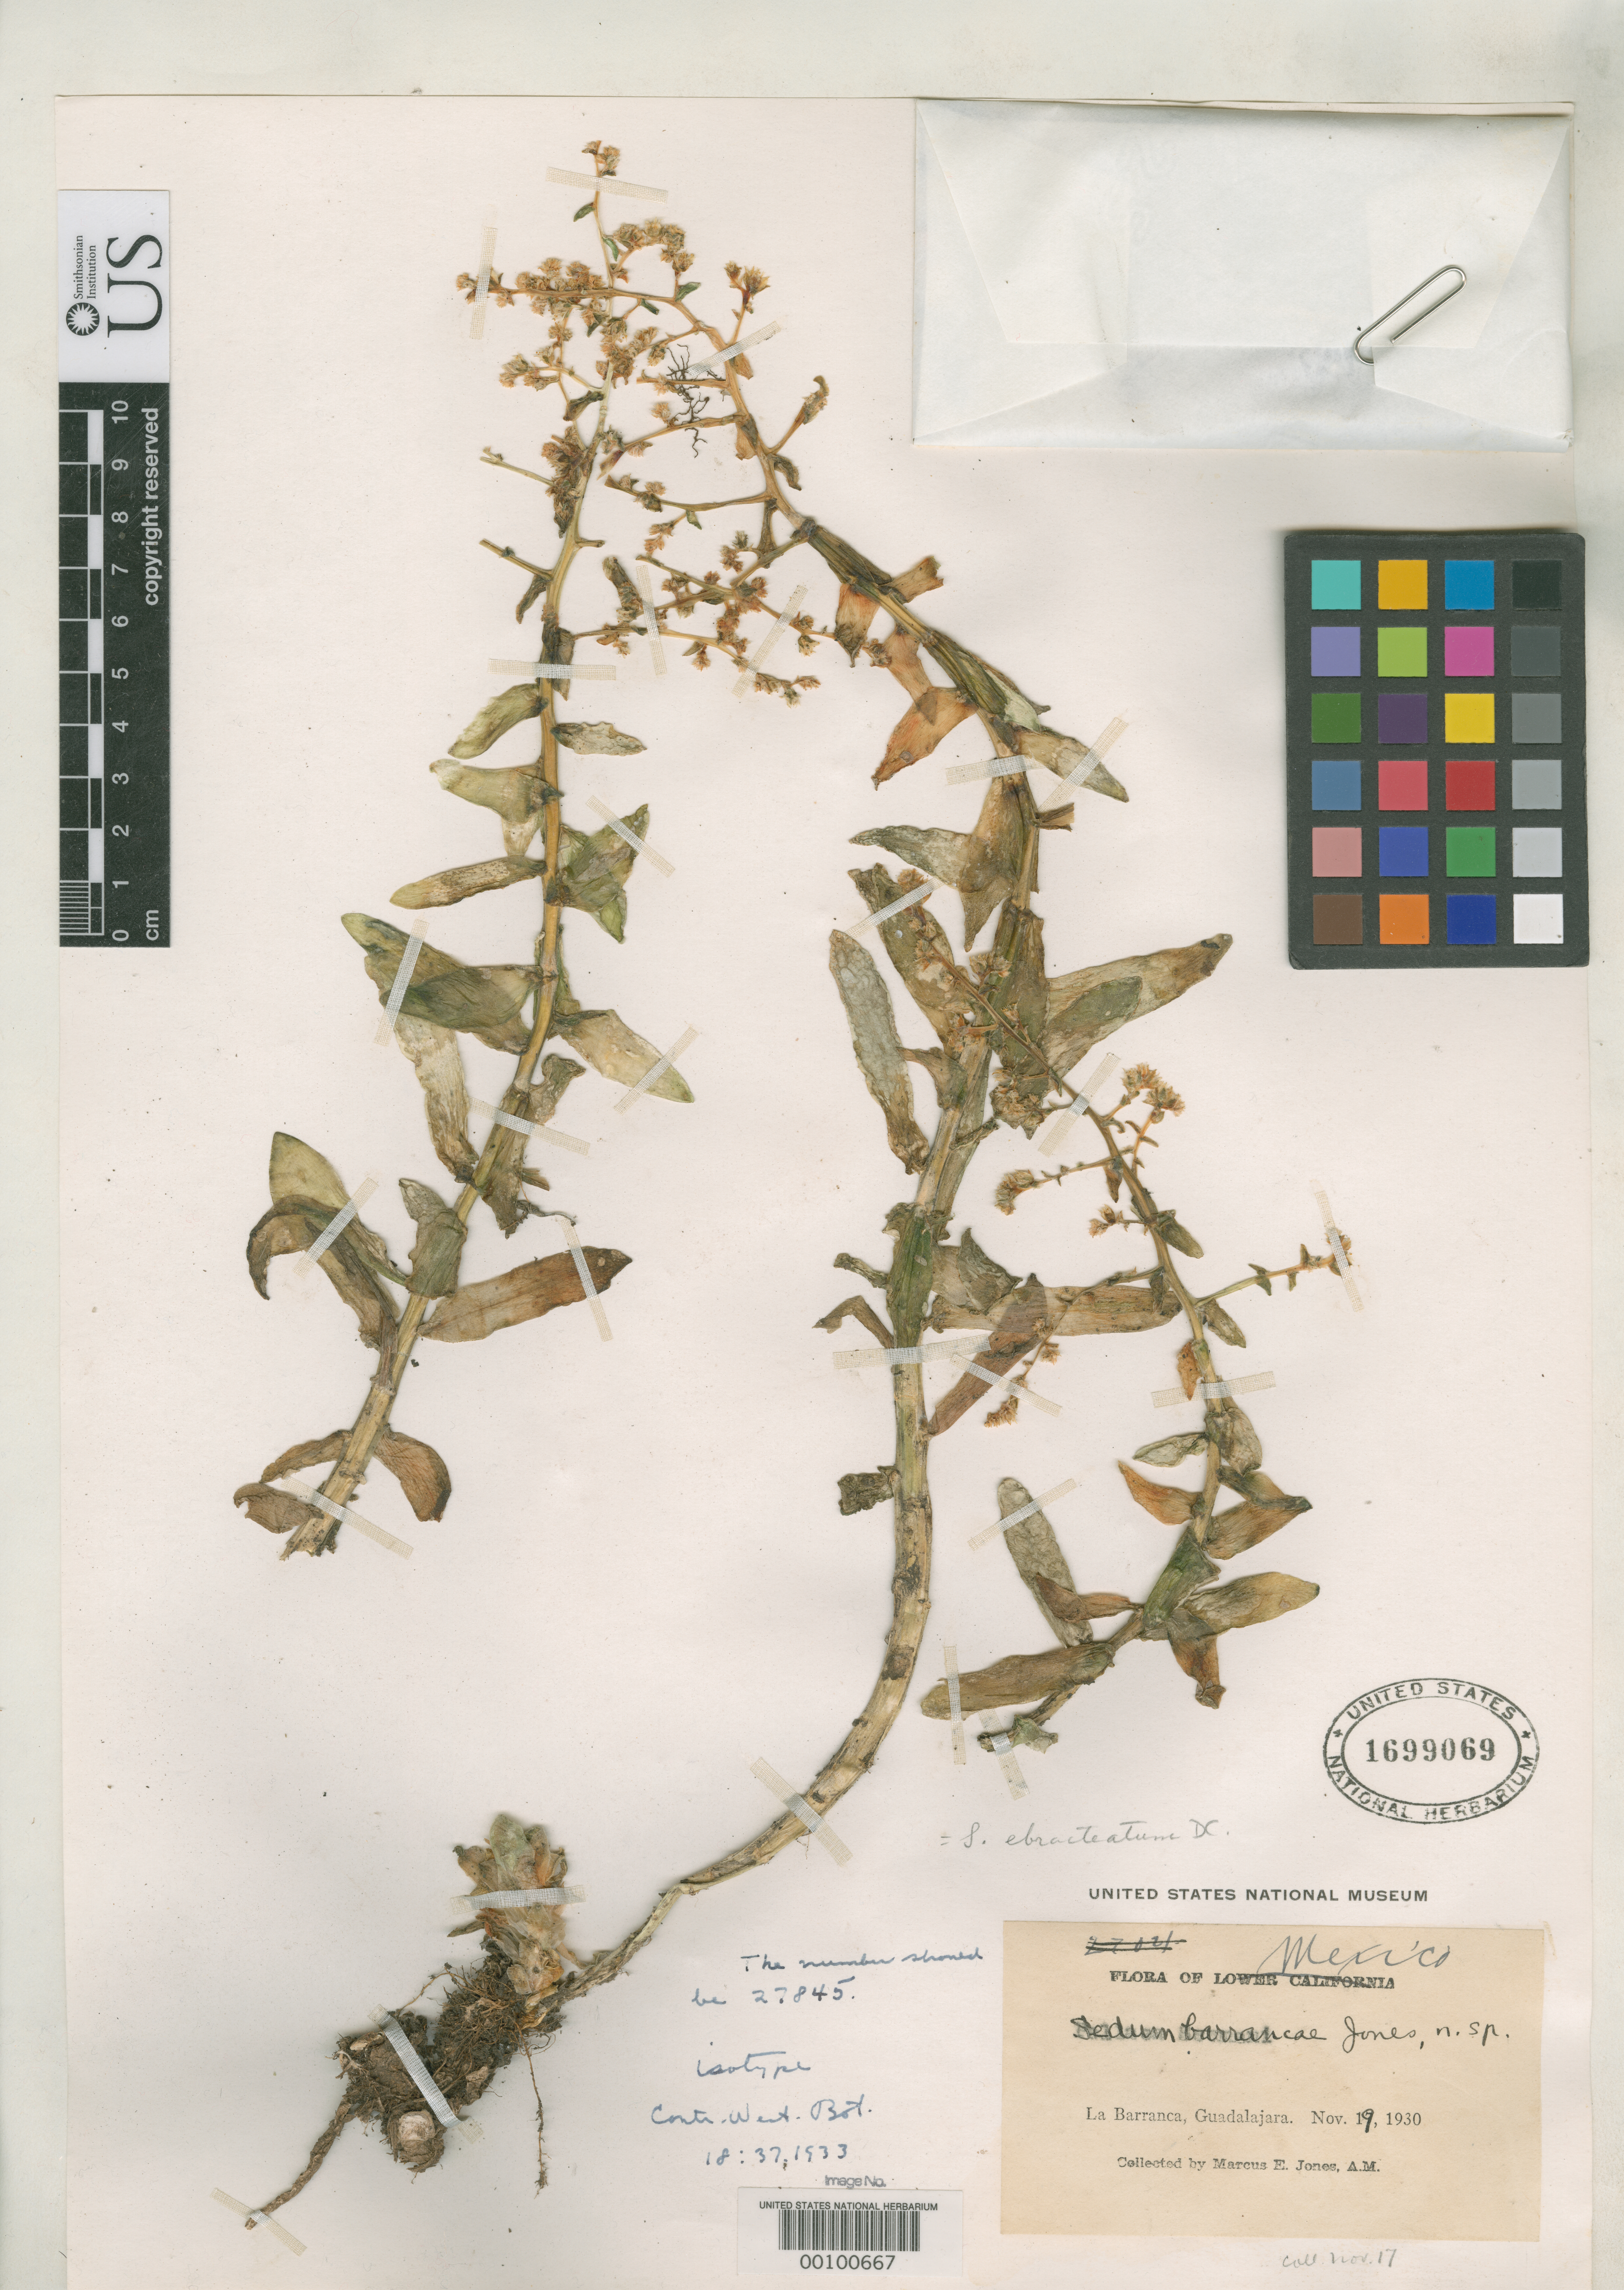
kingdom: Plantae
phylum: Tracheophyta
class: Magnoliopsida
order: Saxifragales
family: Crassulaceae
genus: Sedum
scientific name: Sedum barrancae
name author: M.E. Jones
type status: Isotype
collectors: M. E. Jones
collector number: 27845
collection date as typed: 19 Nov 1930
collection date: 1930-11-19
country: Mexico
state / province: Jalisco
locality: Guadalajara, La Barranca.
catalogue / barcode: US 1699069